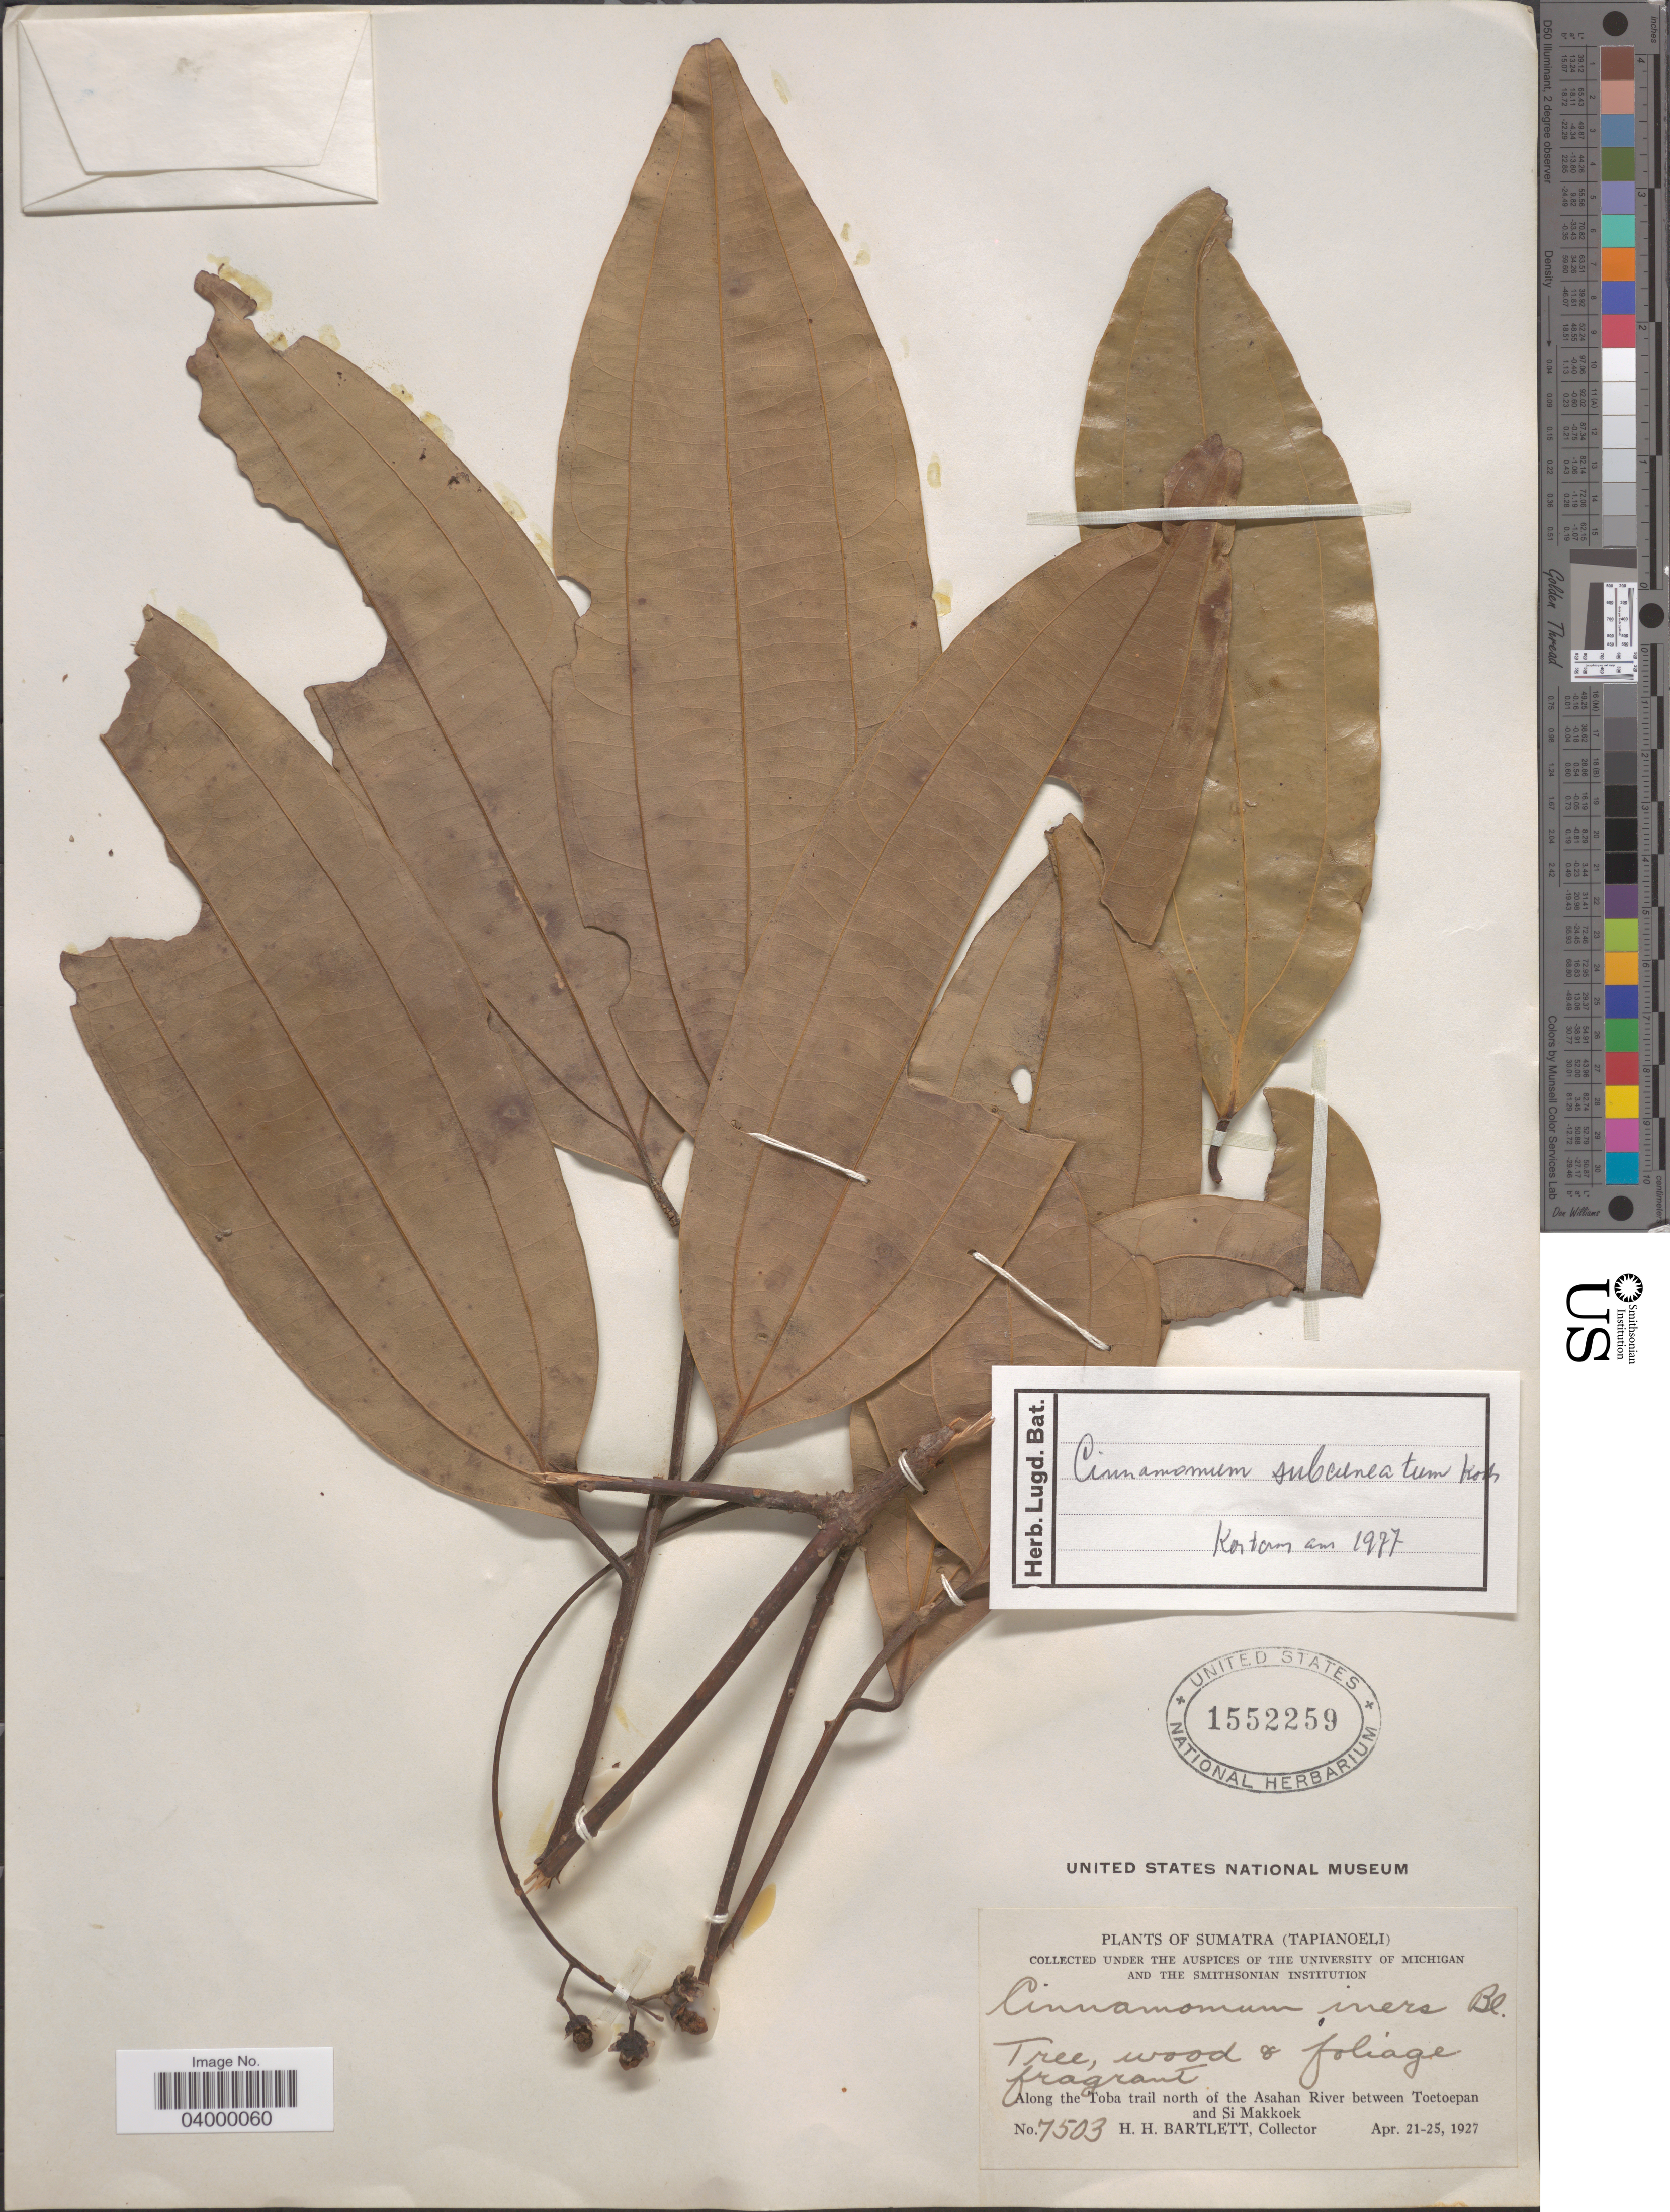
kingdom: Plantae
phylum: Tracheophyta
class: Magnoliopsida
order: Laurales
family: Lauraceae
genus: Cinnamomum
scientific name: Cinnamomum subcuneatum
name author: Miq.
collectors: H. H. Bartlett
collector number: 7503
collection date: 1927-04-21/1927-04-25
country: Indonesia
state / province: Sumatra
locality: Tapianoeli. Along the Toba trail north of the Asahan River between Toetoepan and Si Makkoek.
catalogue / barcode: US 1552259